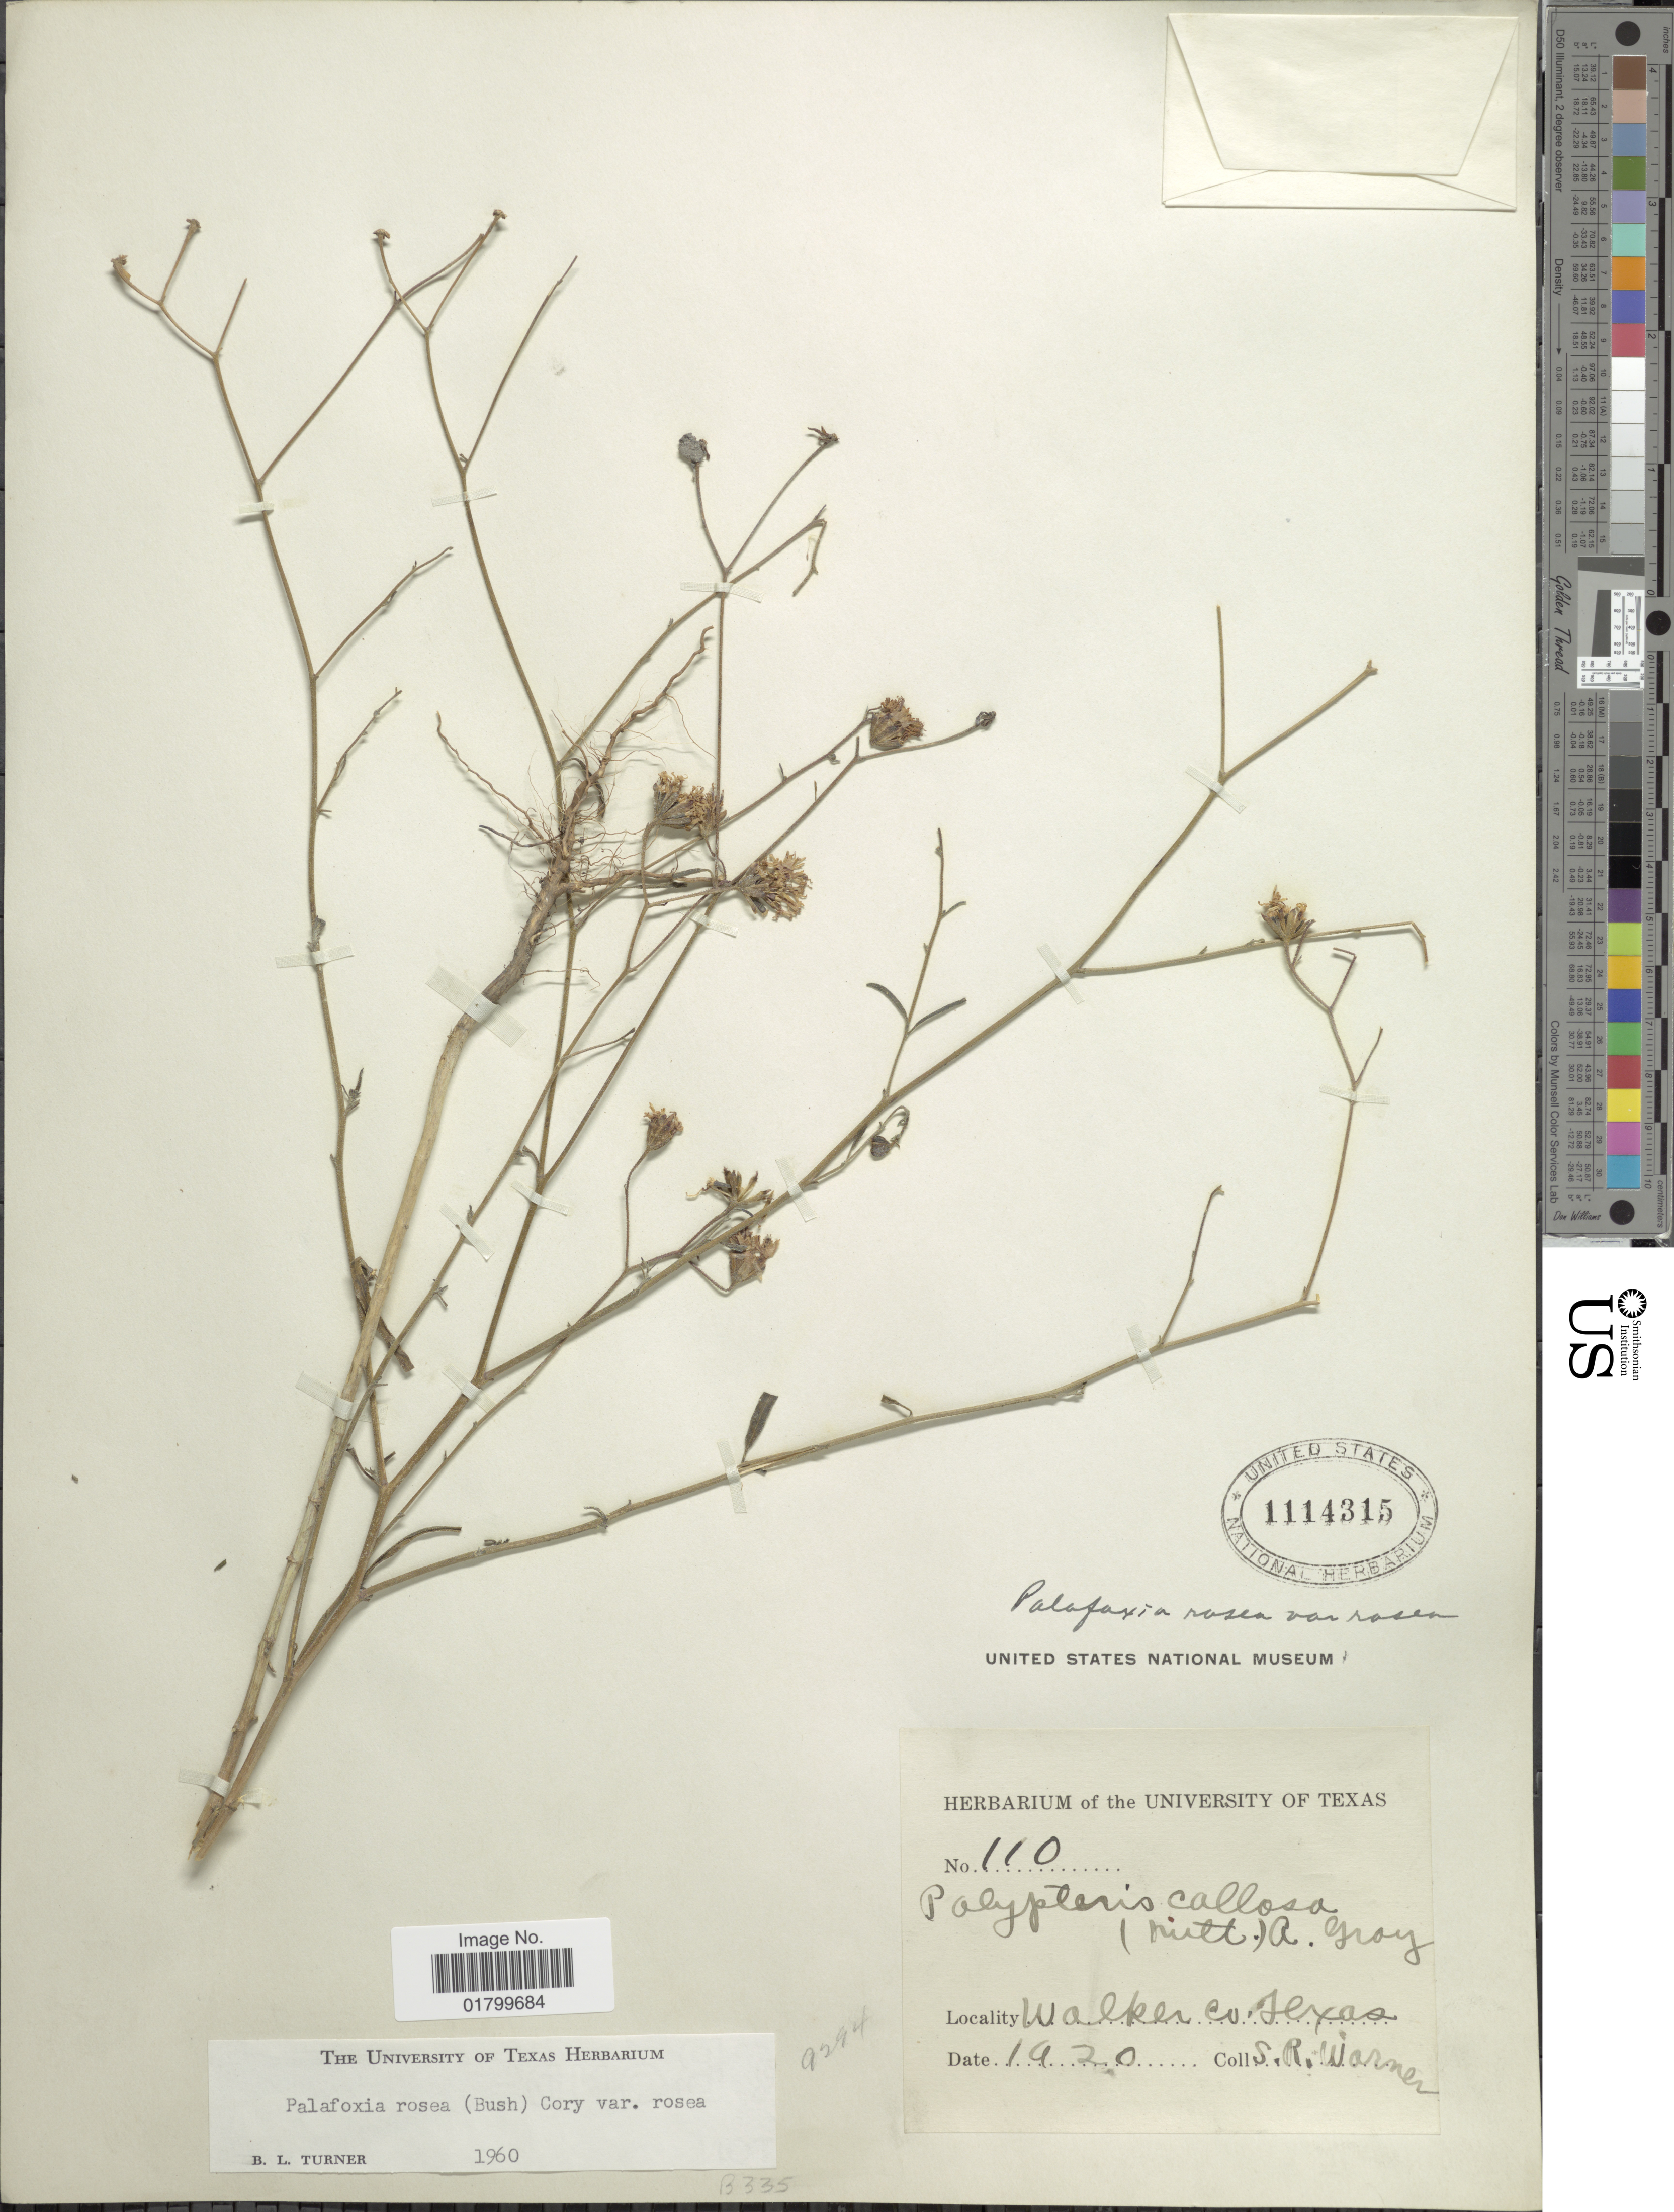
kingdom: Plantae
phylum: Tracheophyta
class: Magnoliopsida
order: Asterales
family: Asteraceae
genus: Palafoxia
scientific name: Palafoxia rosea var. rosea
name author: (Bush) Cory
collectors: S. Warner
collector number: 110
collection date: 1920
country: United States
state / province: Texas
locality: Walker Co., Texas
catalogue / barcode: US 1114315